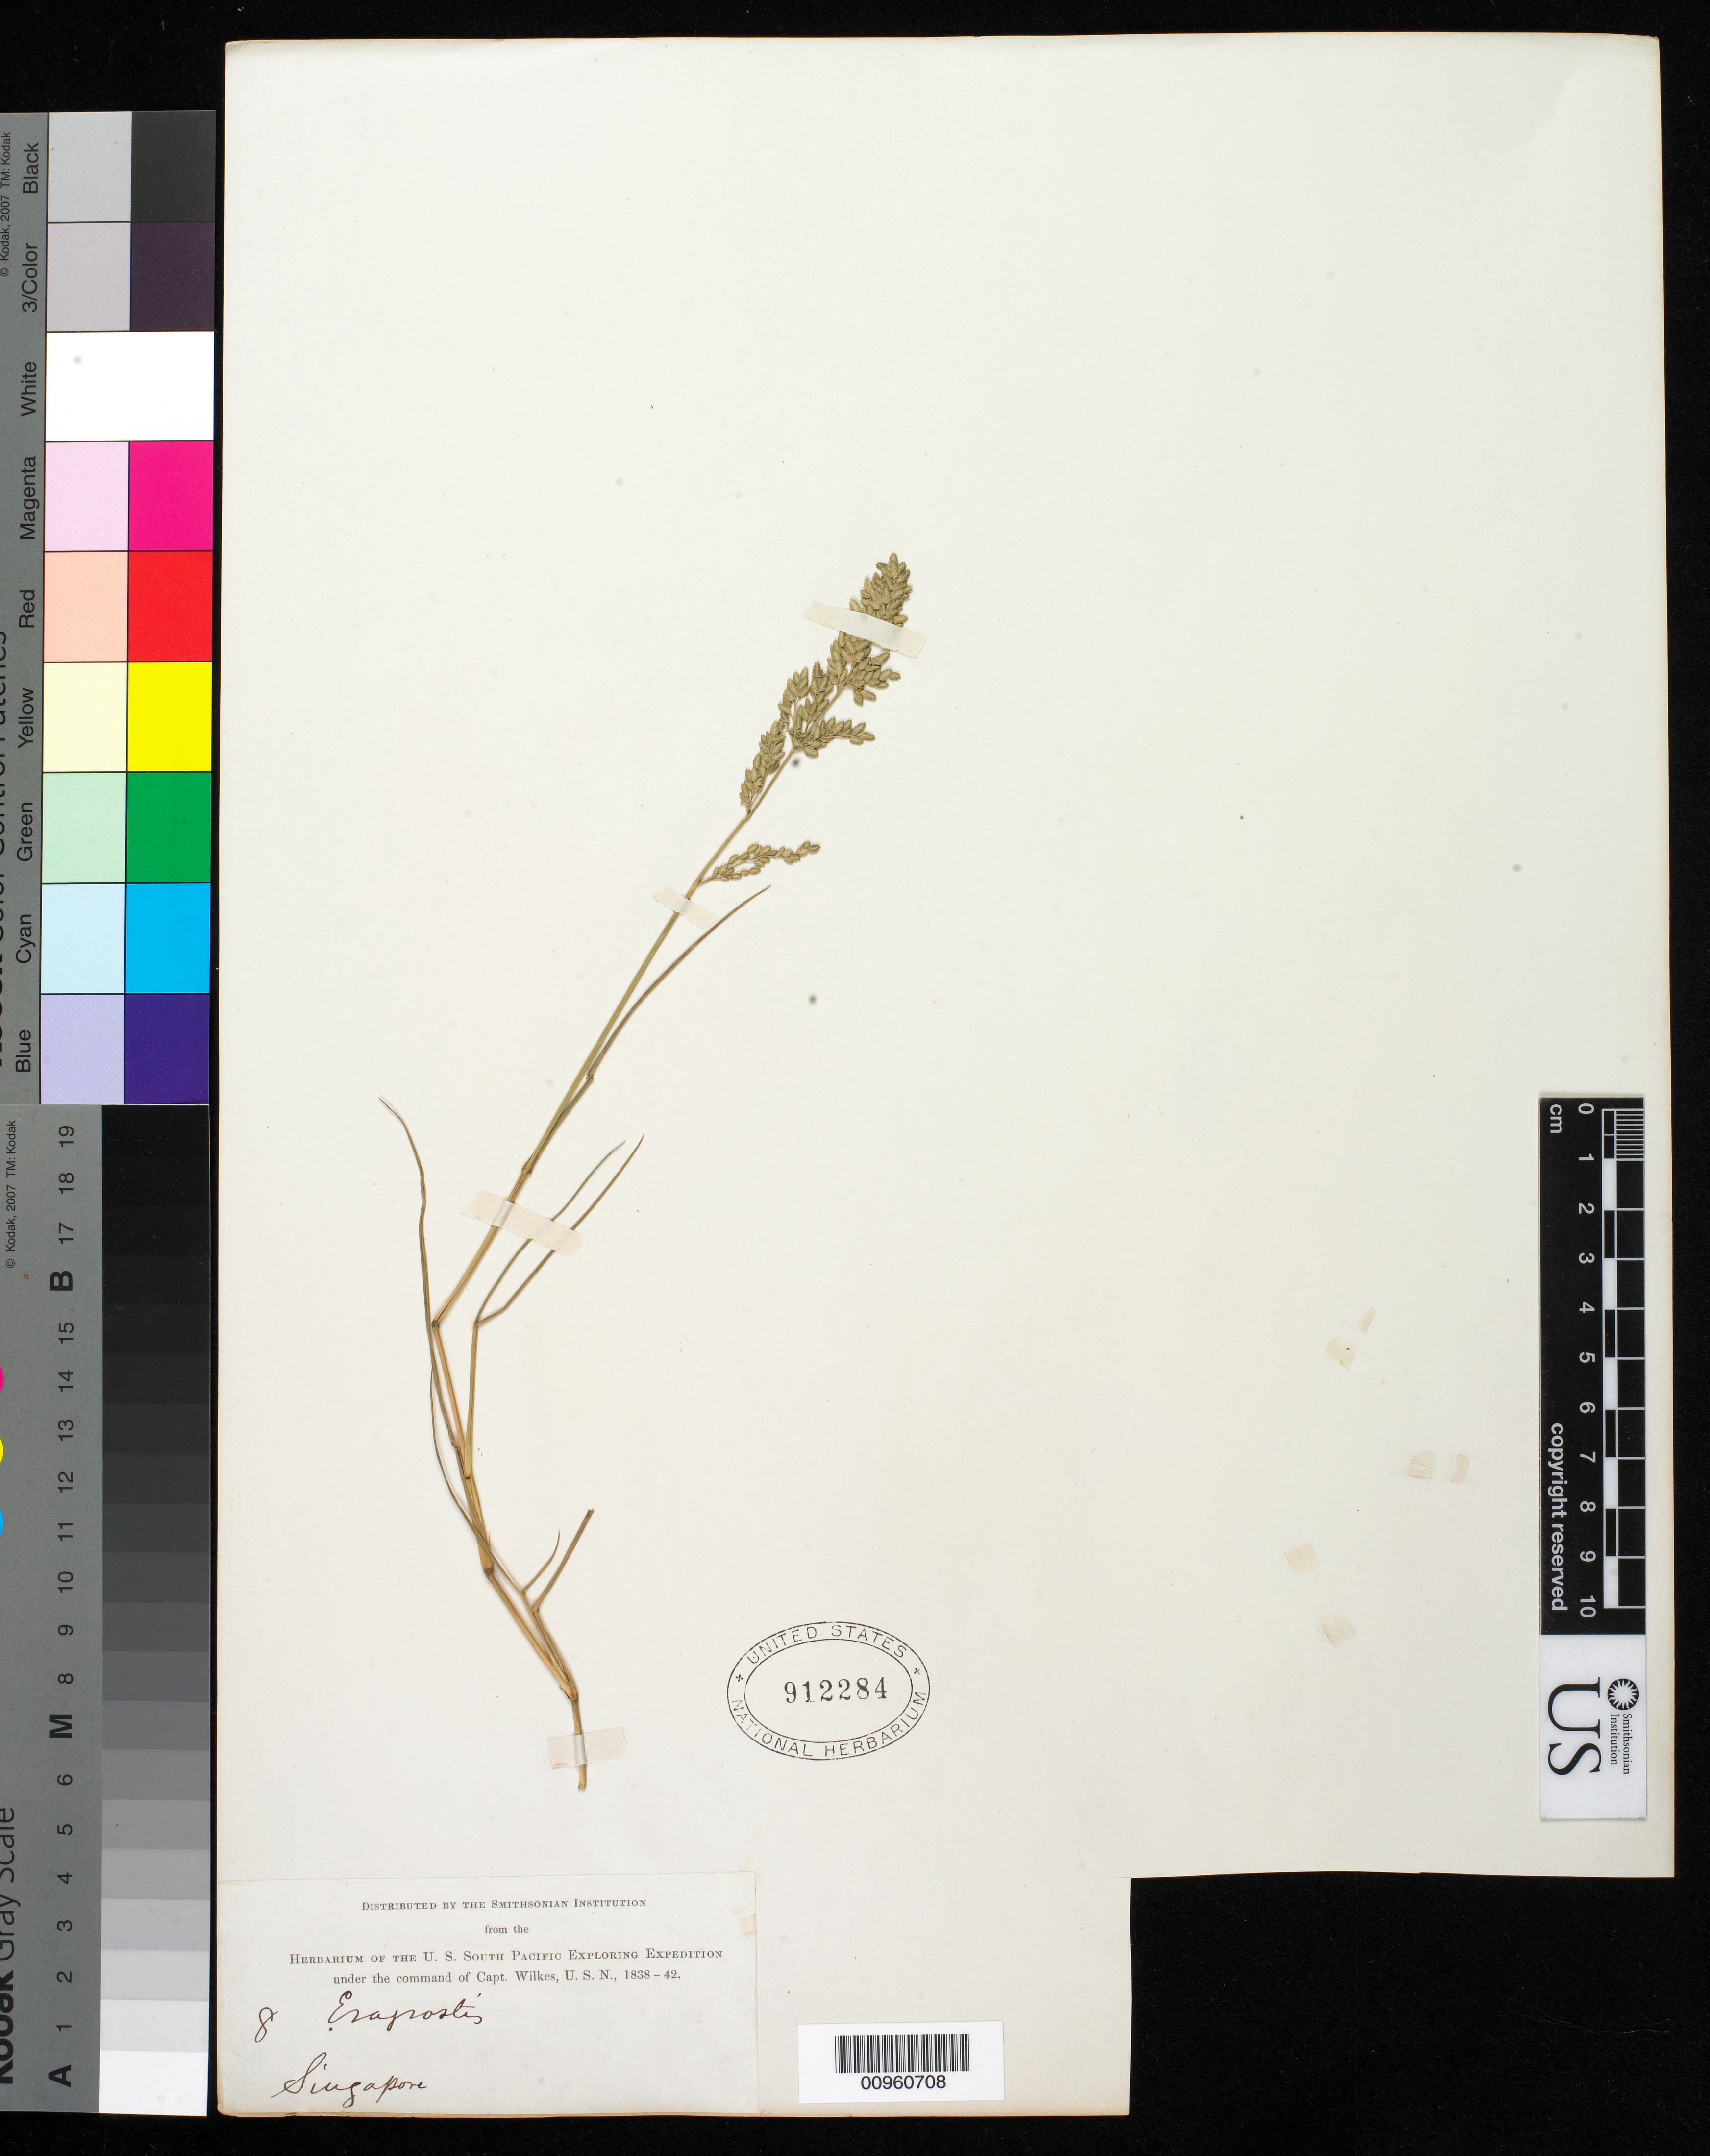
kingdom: Plantae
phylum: Tracheophyta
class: Liliopsida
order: Poales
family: Poaceae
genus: Eragrostis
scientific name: Eragrostis unioloides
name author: (Retz.) Nees ex Steud.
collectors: Wilkes Explor. Exped.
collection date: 1838/1842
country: Singapore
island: Singapore Island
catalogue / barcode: US 912284